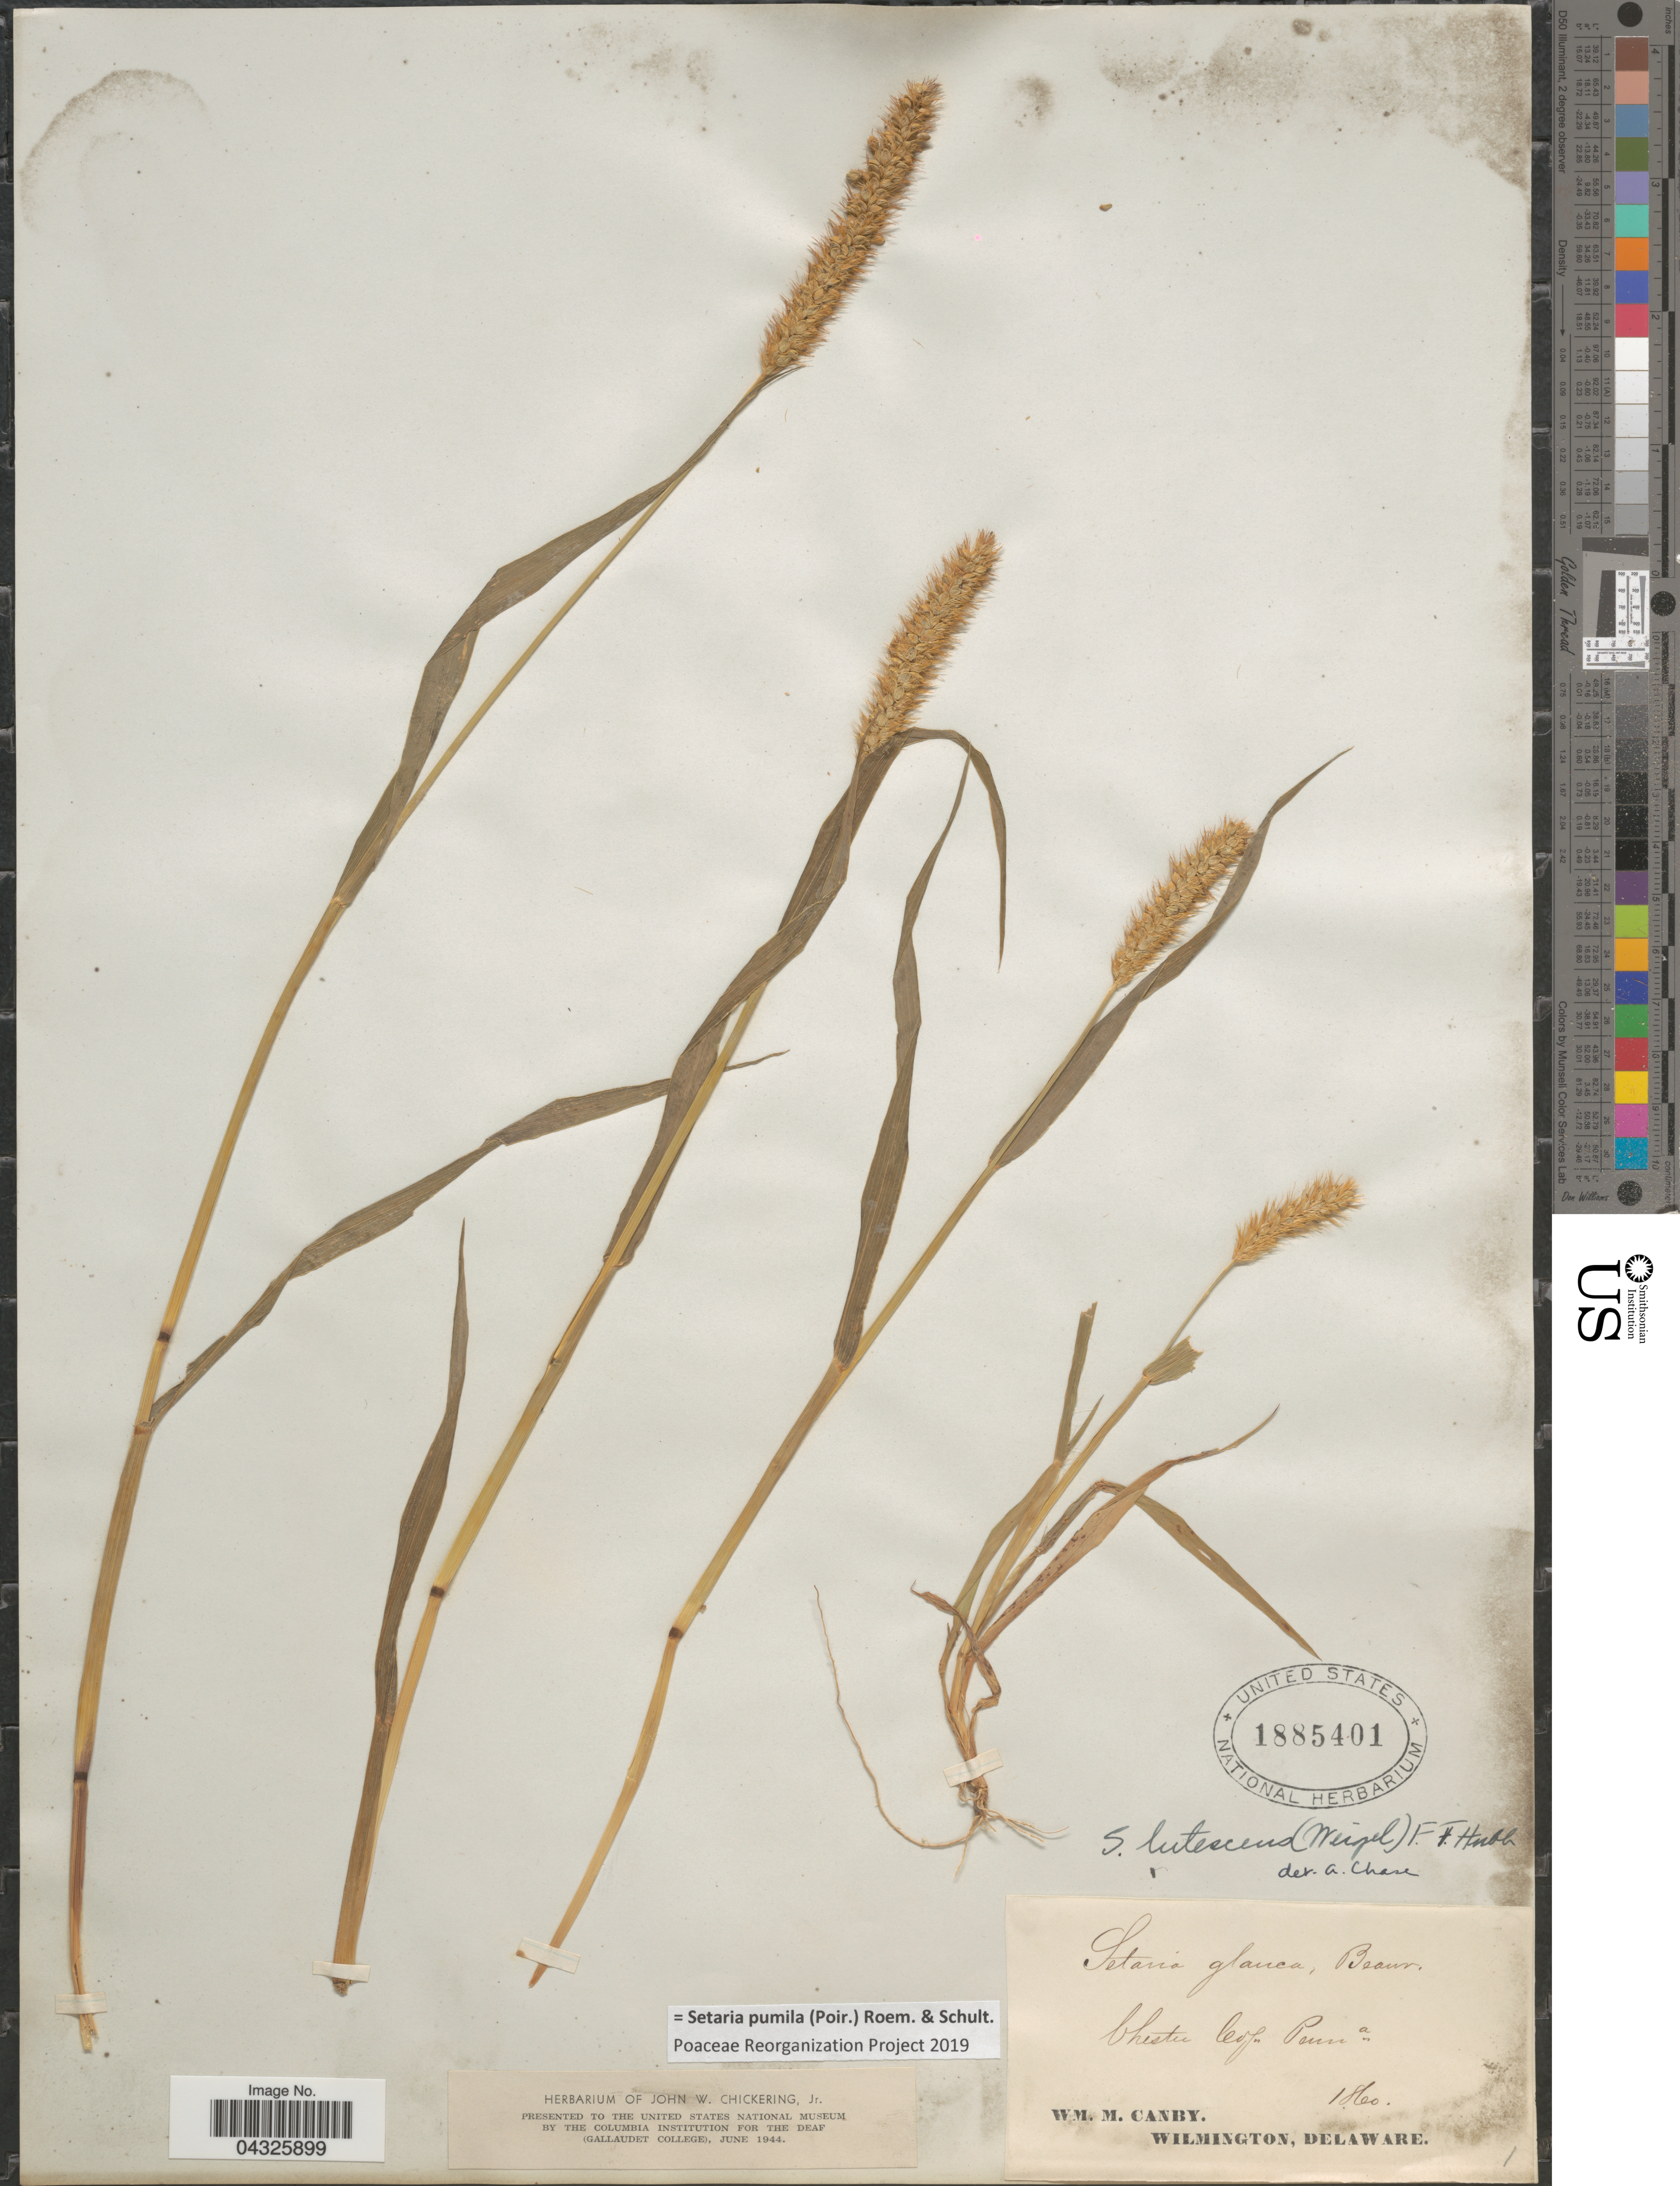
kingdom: Plantae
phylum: Tracheophyta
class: Liliopsida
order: Poales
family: Poaceae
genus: Setaria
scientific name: Setaria pumila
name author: (Poir.) Roem. & Schult.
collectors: W. Canby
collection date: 1860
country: United States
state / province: Pennsylvania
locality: Chester Co.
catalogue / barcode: US 1885401